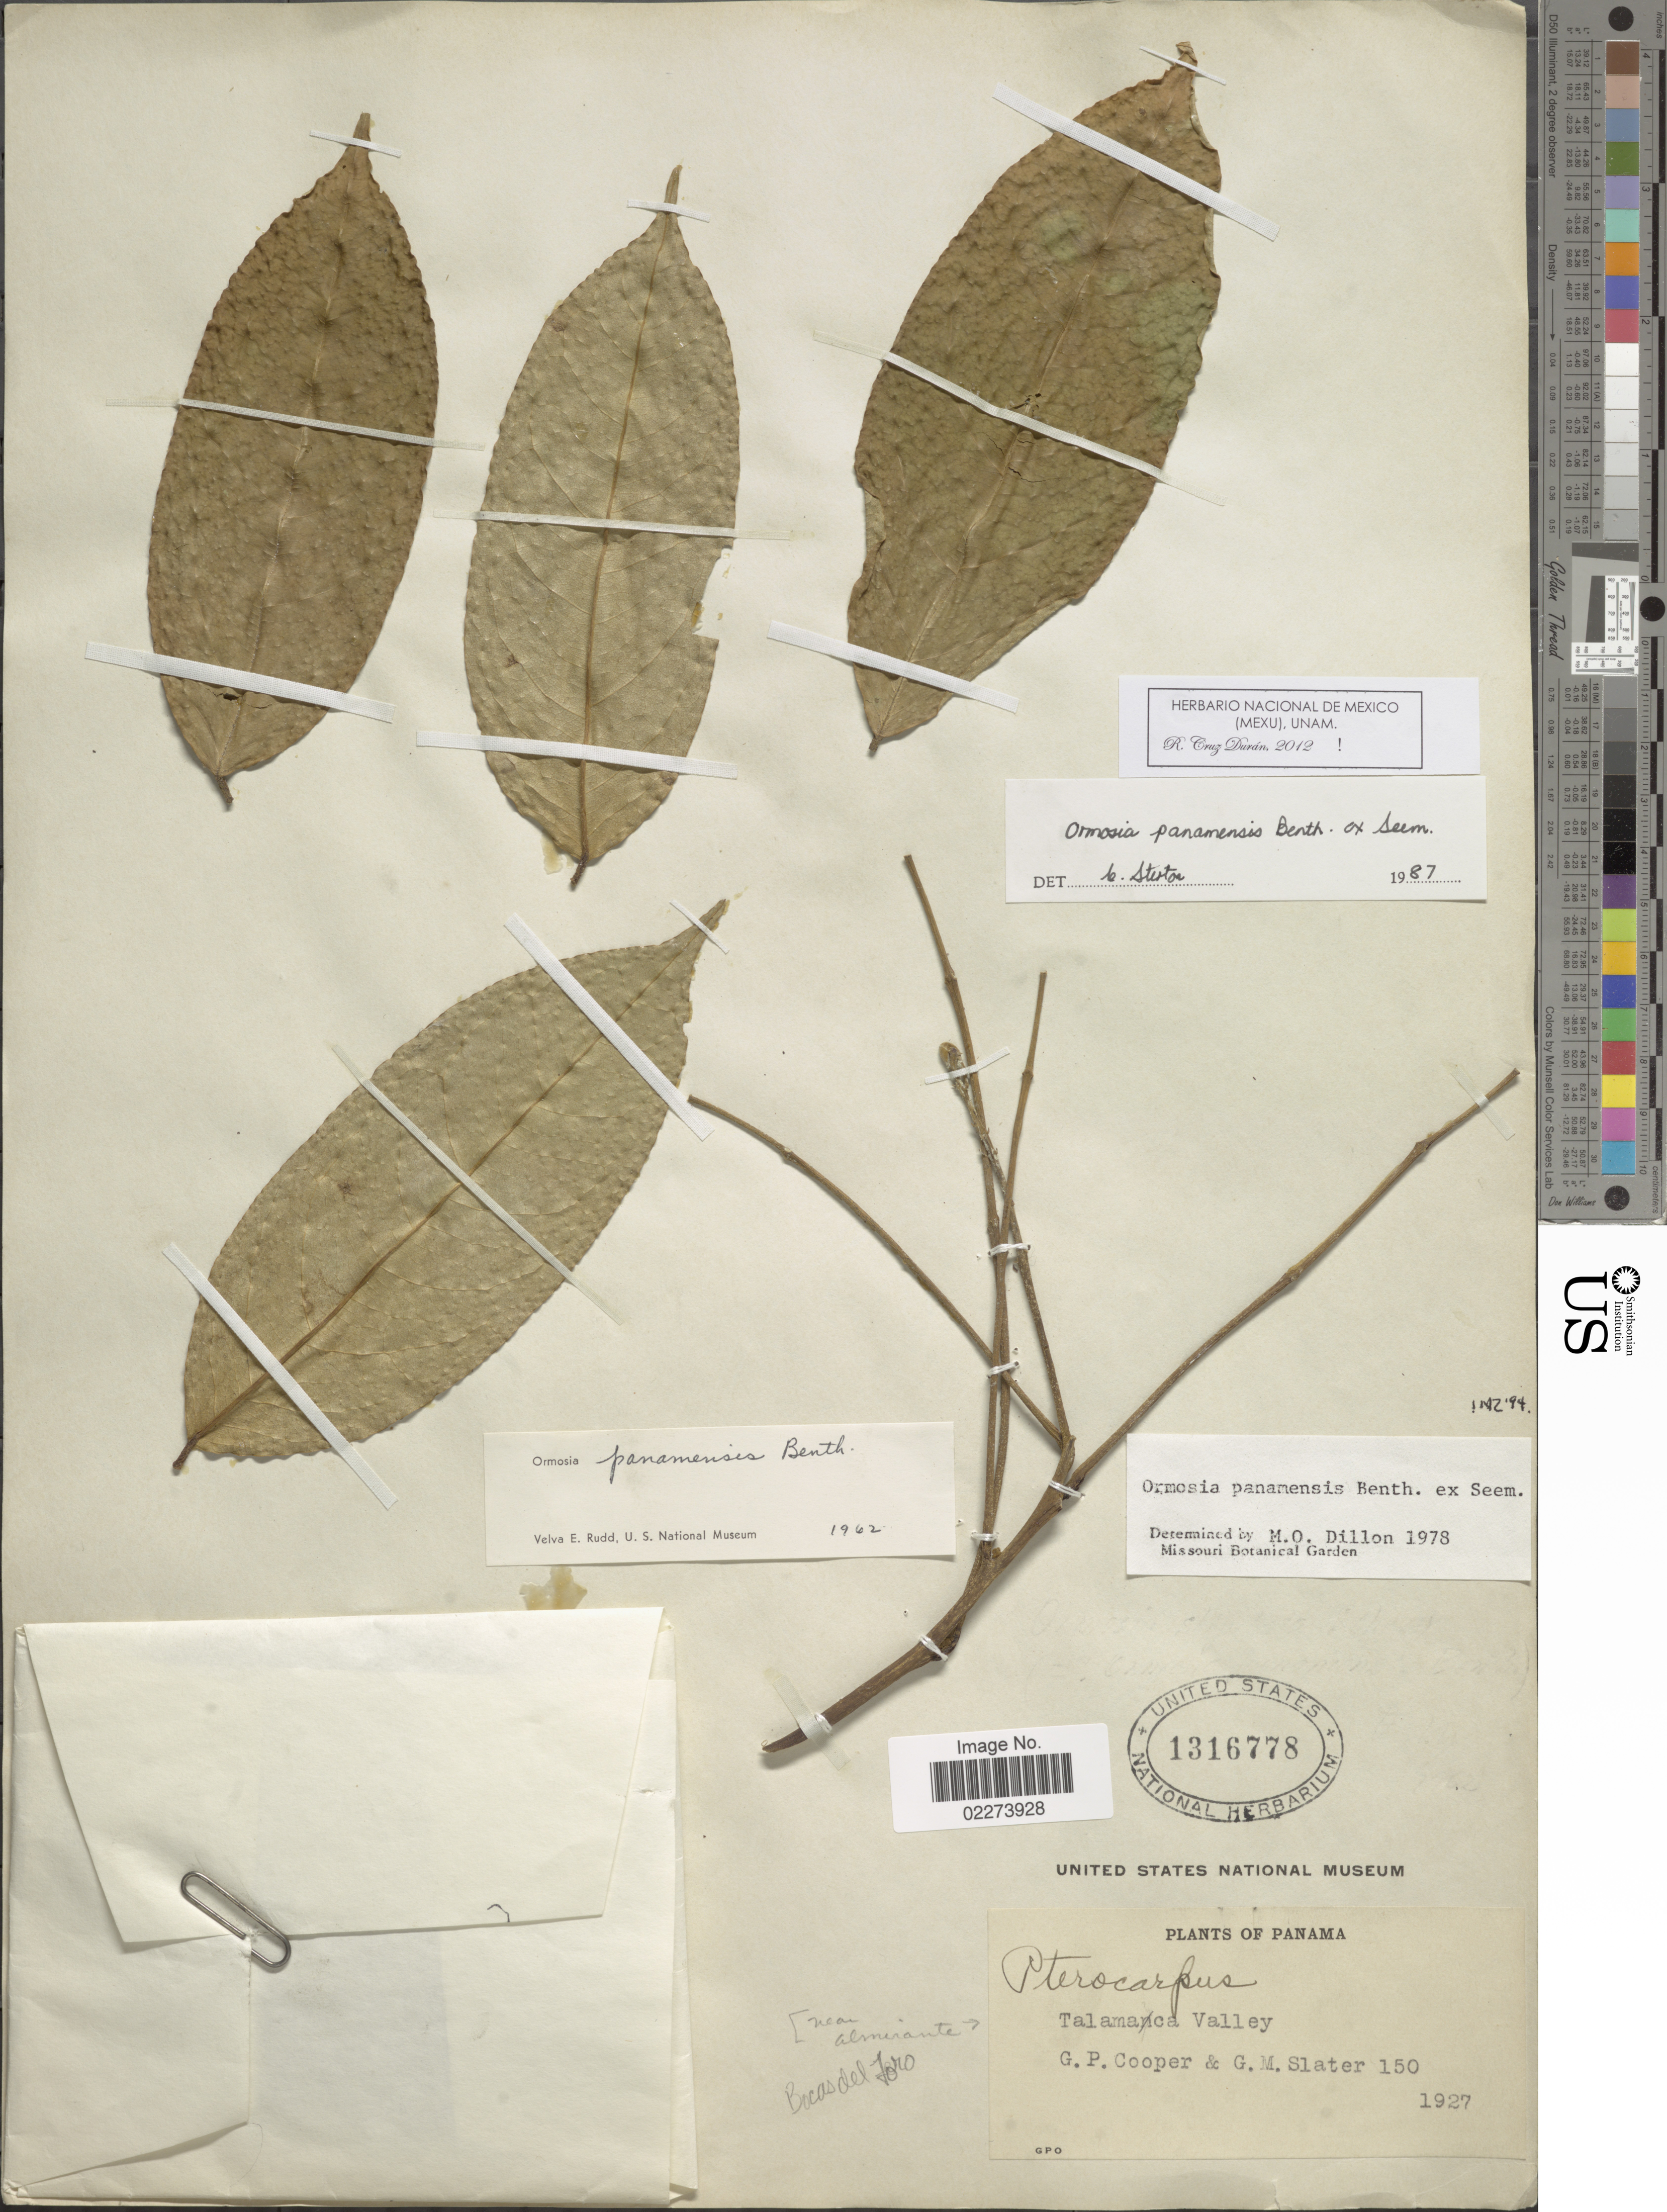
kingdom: Plantae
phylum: Tracheophyta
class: Magnoliopsida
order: Fabales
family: Fabaceae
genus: Ormosia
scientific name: Ormosia panamensis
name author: Benth.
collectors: G. Cooper & G. Slater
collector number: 150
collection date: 1927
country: Panama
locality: Talamaca Valley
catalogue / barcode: US 1316778